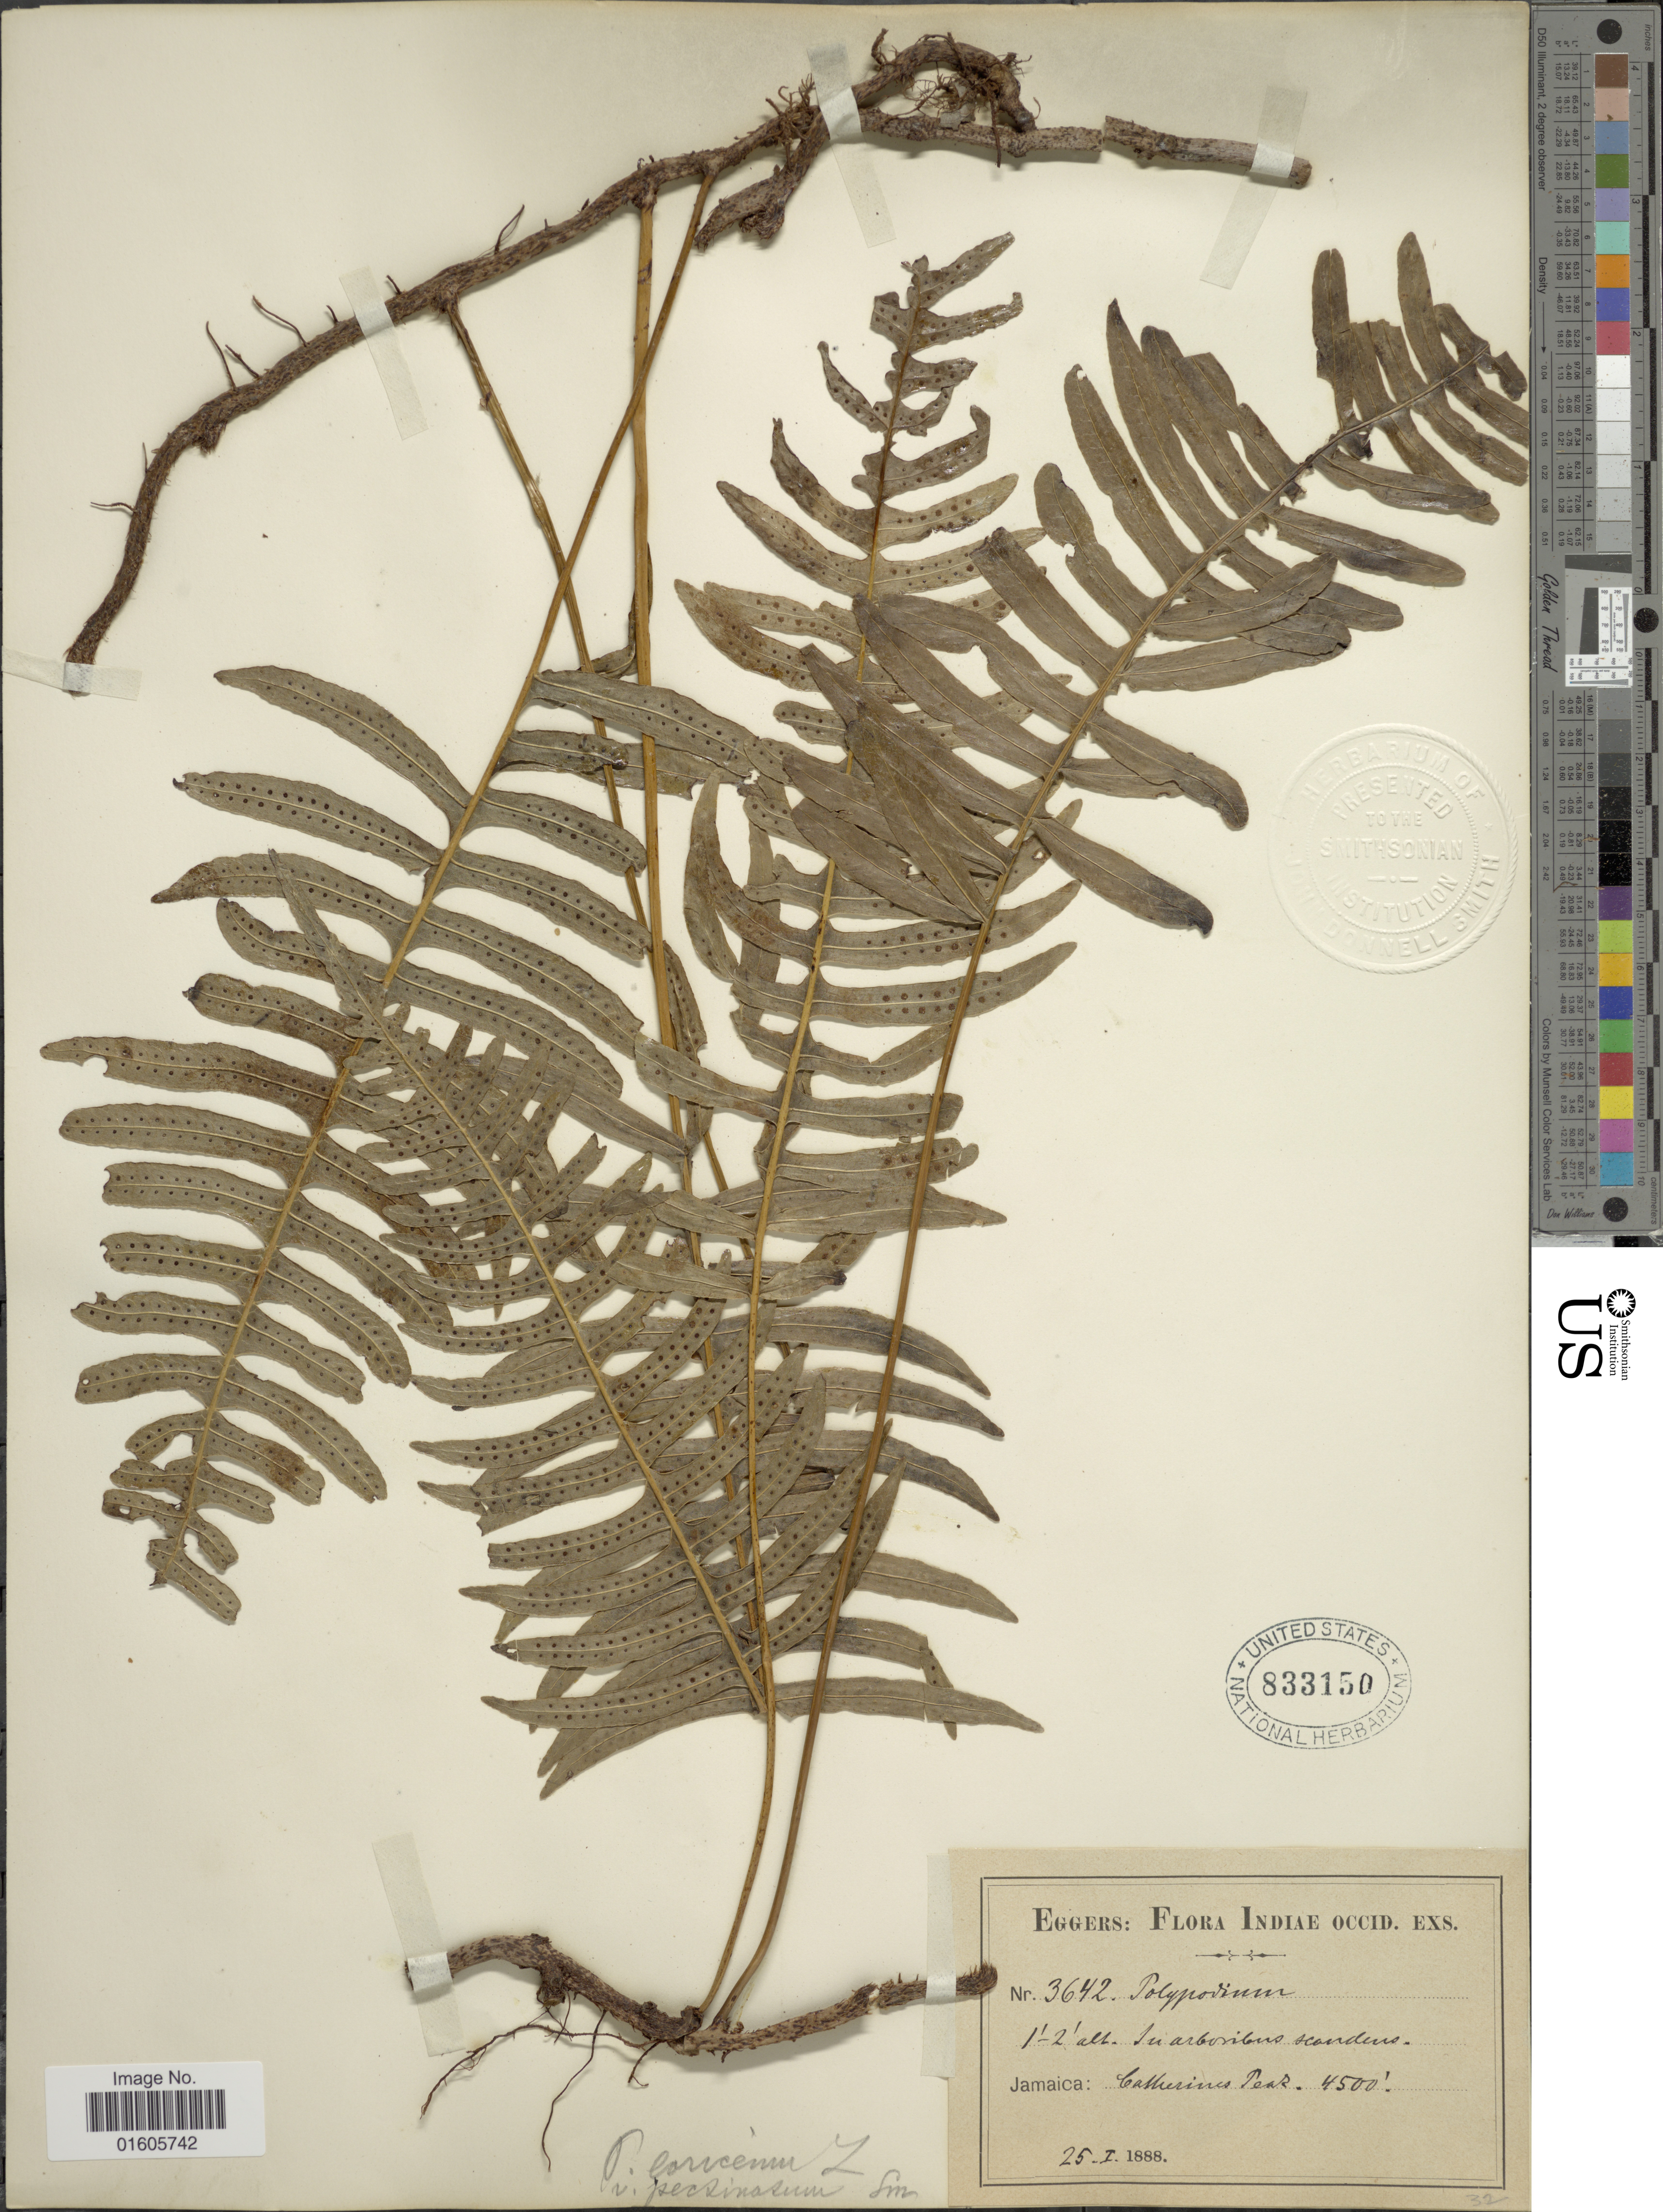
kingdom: Plantae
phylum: Tracheophyta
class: Polypodiopsida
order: Polypodiales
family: Polypodiaceae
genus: Serpocaulon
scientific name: Serpocaulon loriceum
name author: (L.) A.R. Sm.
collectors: -. Eggers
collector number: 3642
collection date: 1888-01-25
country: Jamaica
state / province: Saint Catherine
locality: Catherines Peak.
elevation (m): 1372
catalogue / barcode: US 833150